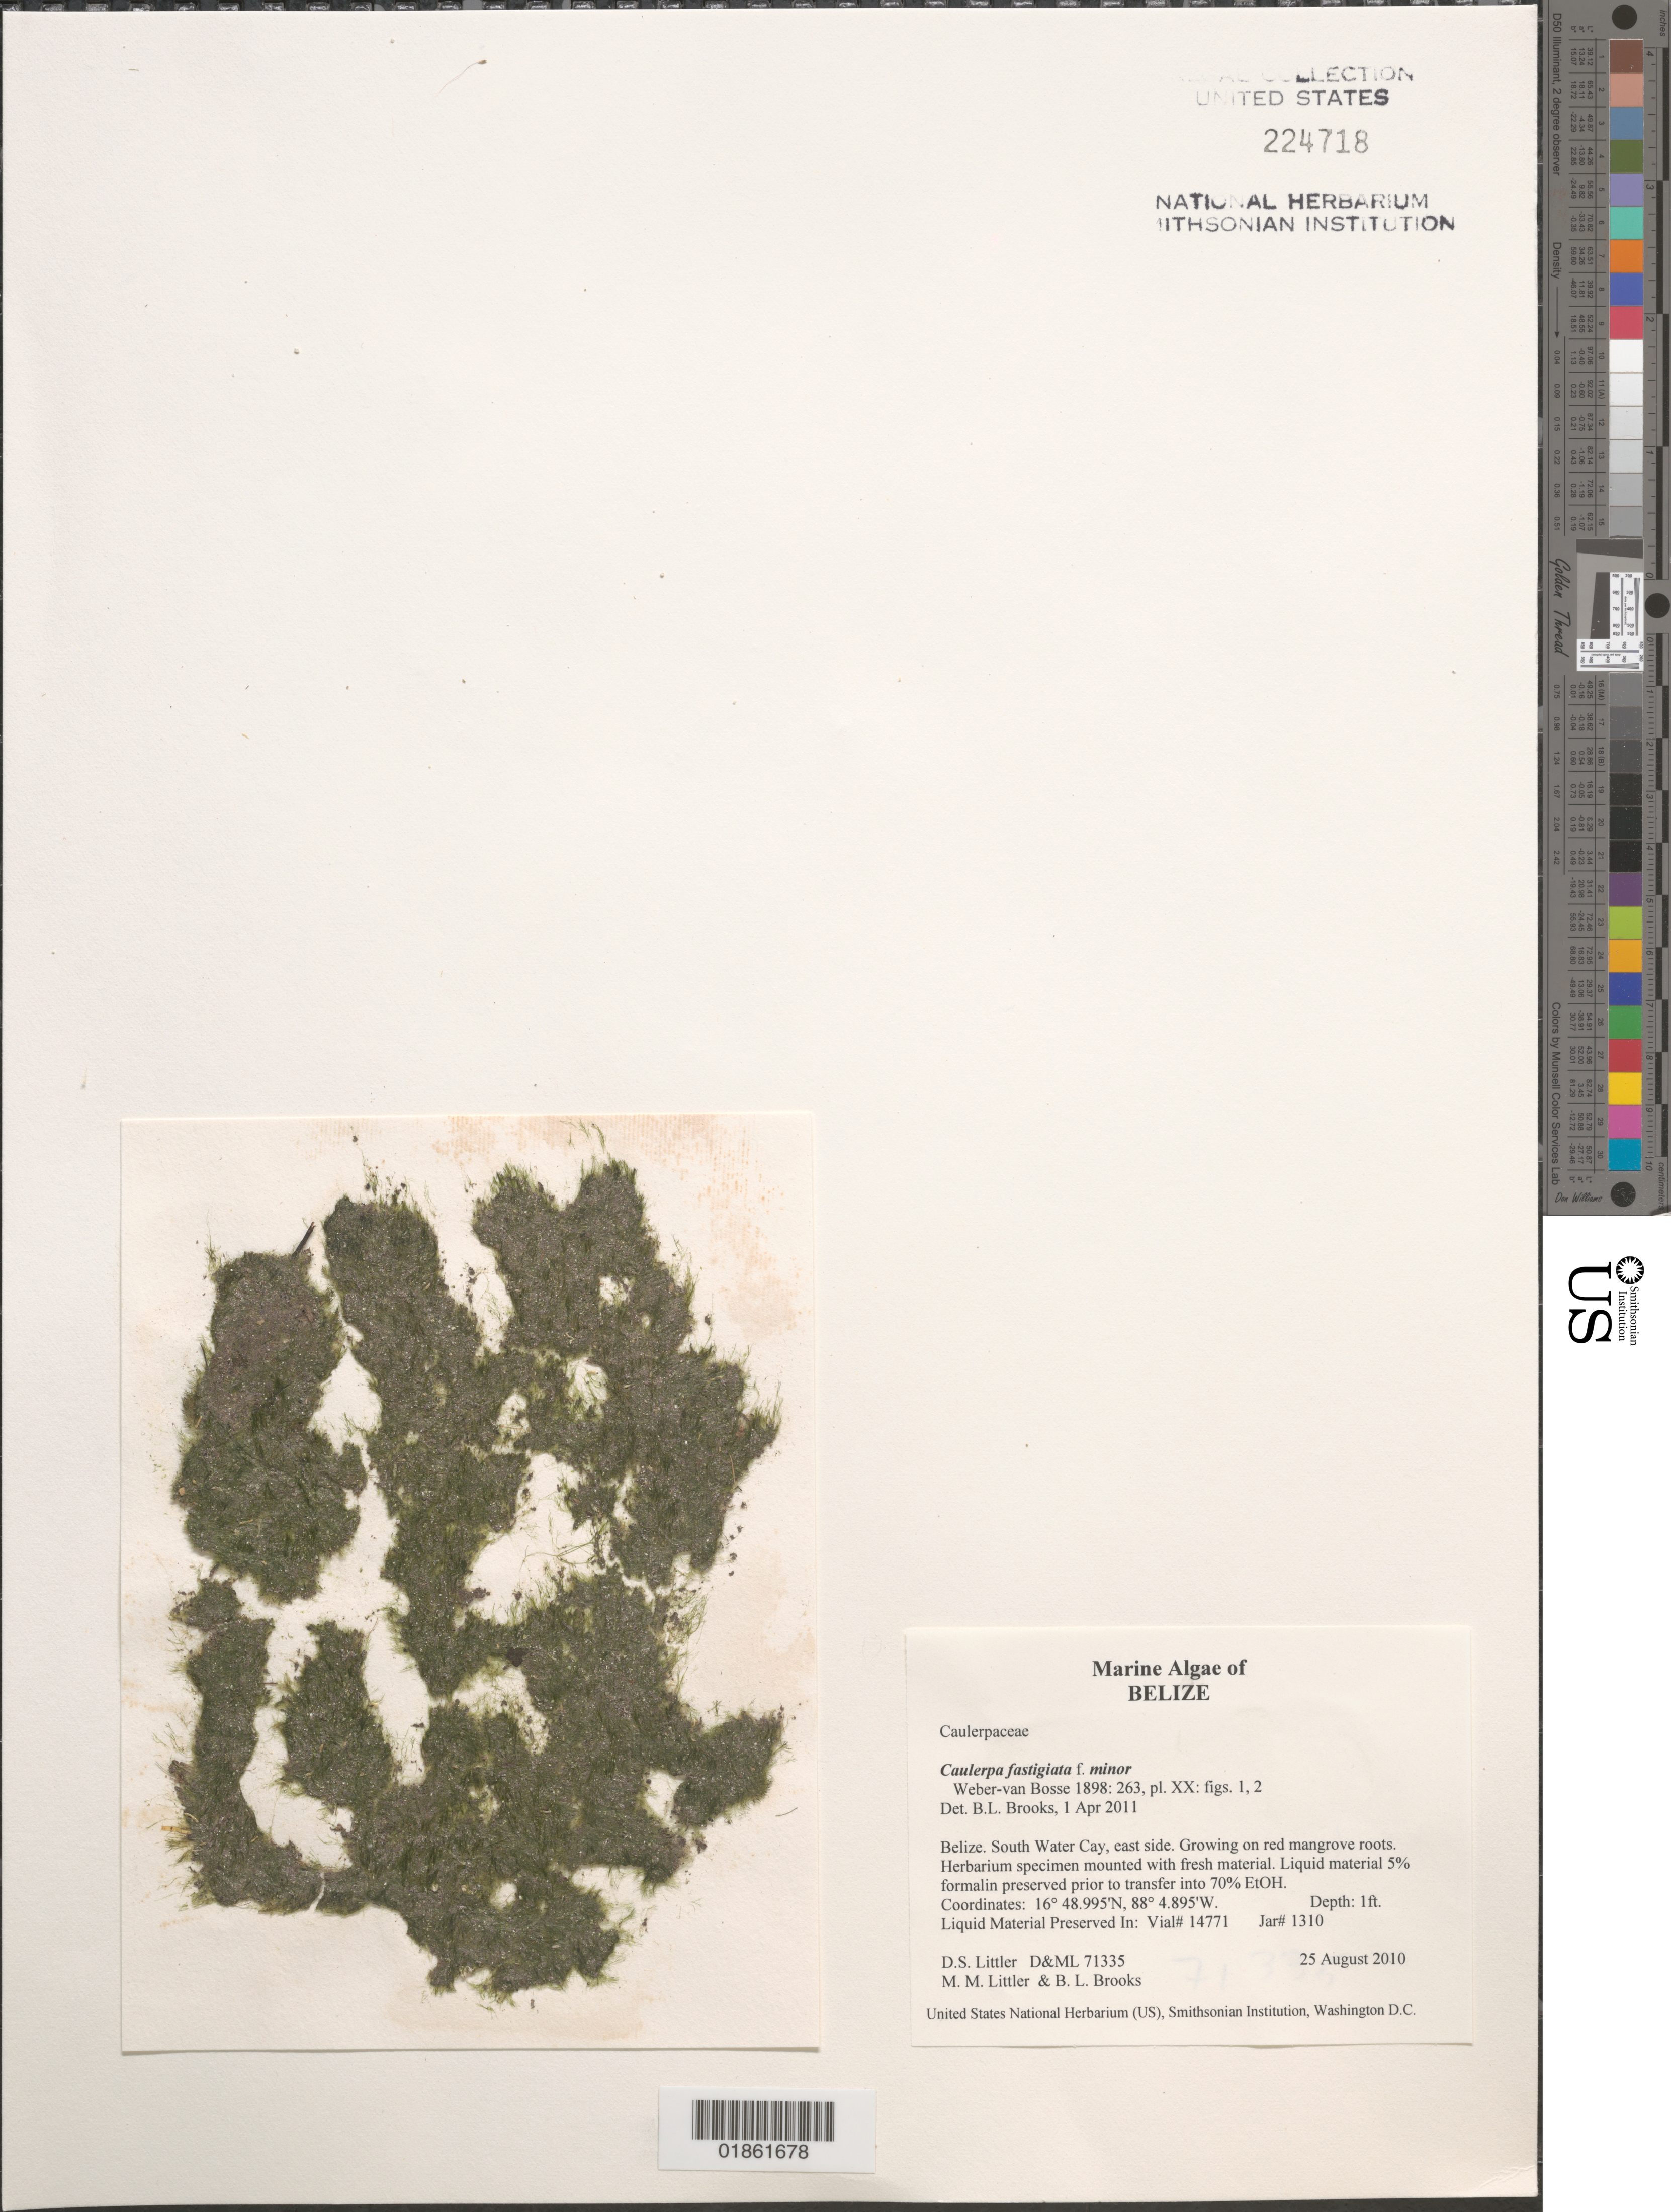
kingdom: Plantae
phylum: Chlorophyta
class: Ulvophyceae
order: Bryopsidales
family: Caulerpaceae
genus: Caulerpa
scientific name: Caulerpa fastigiata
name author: Mont.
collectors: D. S. Littler & M. M. Littler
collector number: D&ML 71335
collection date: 2010-08-25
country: Belize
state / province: Stann Creek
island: South Water Cay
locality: South Water Cay. E side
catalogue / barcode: US 224718